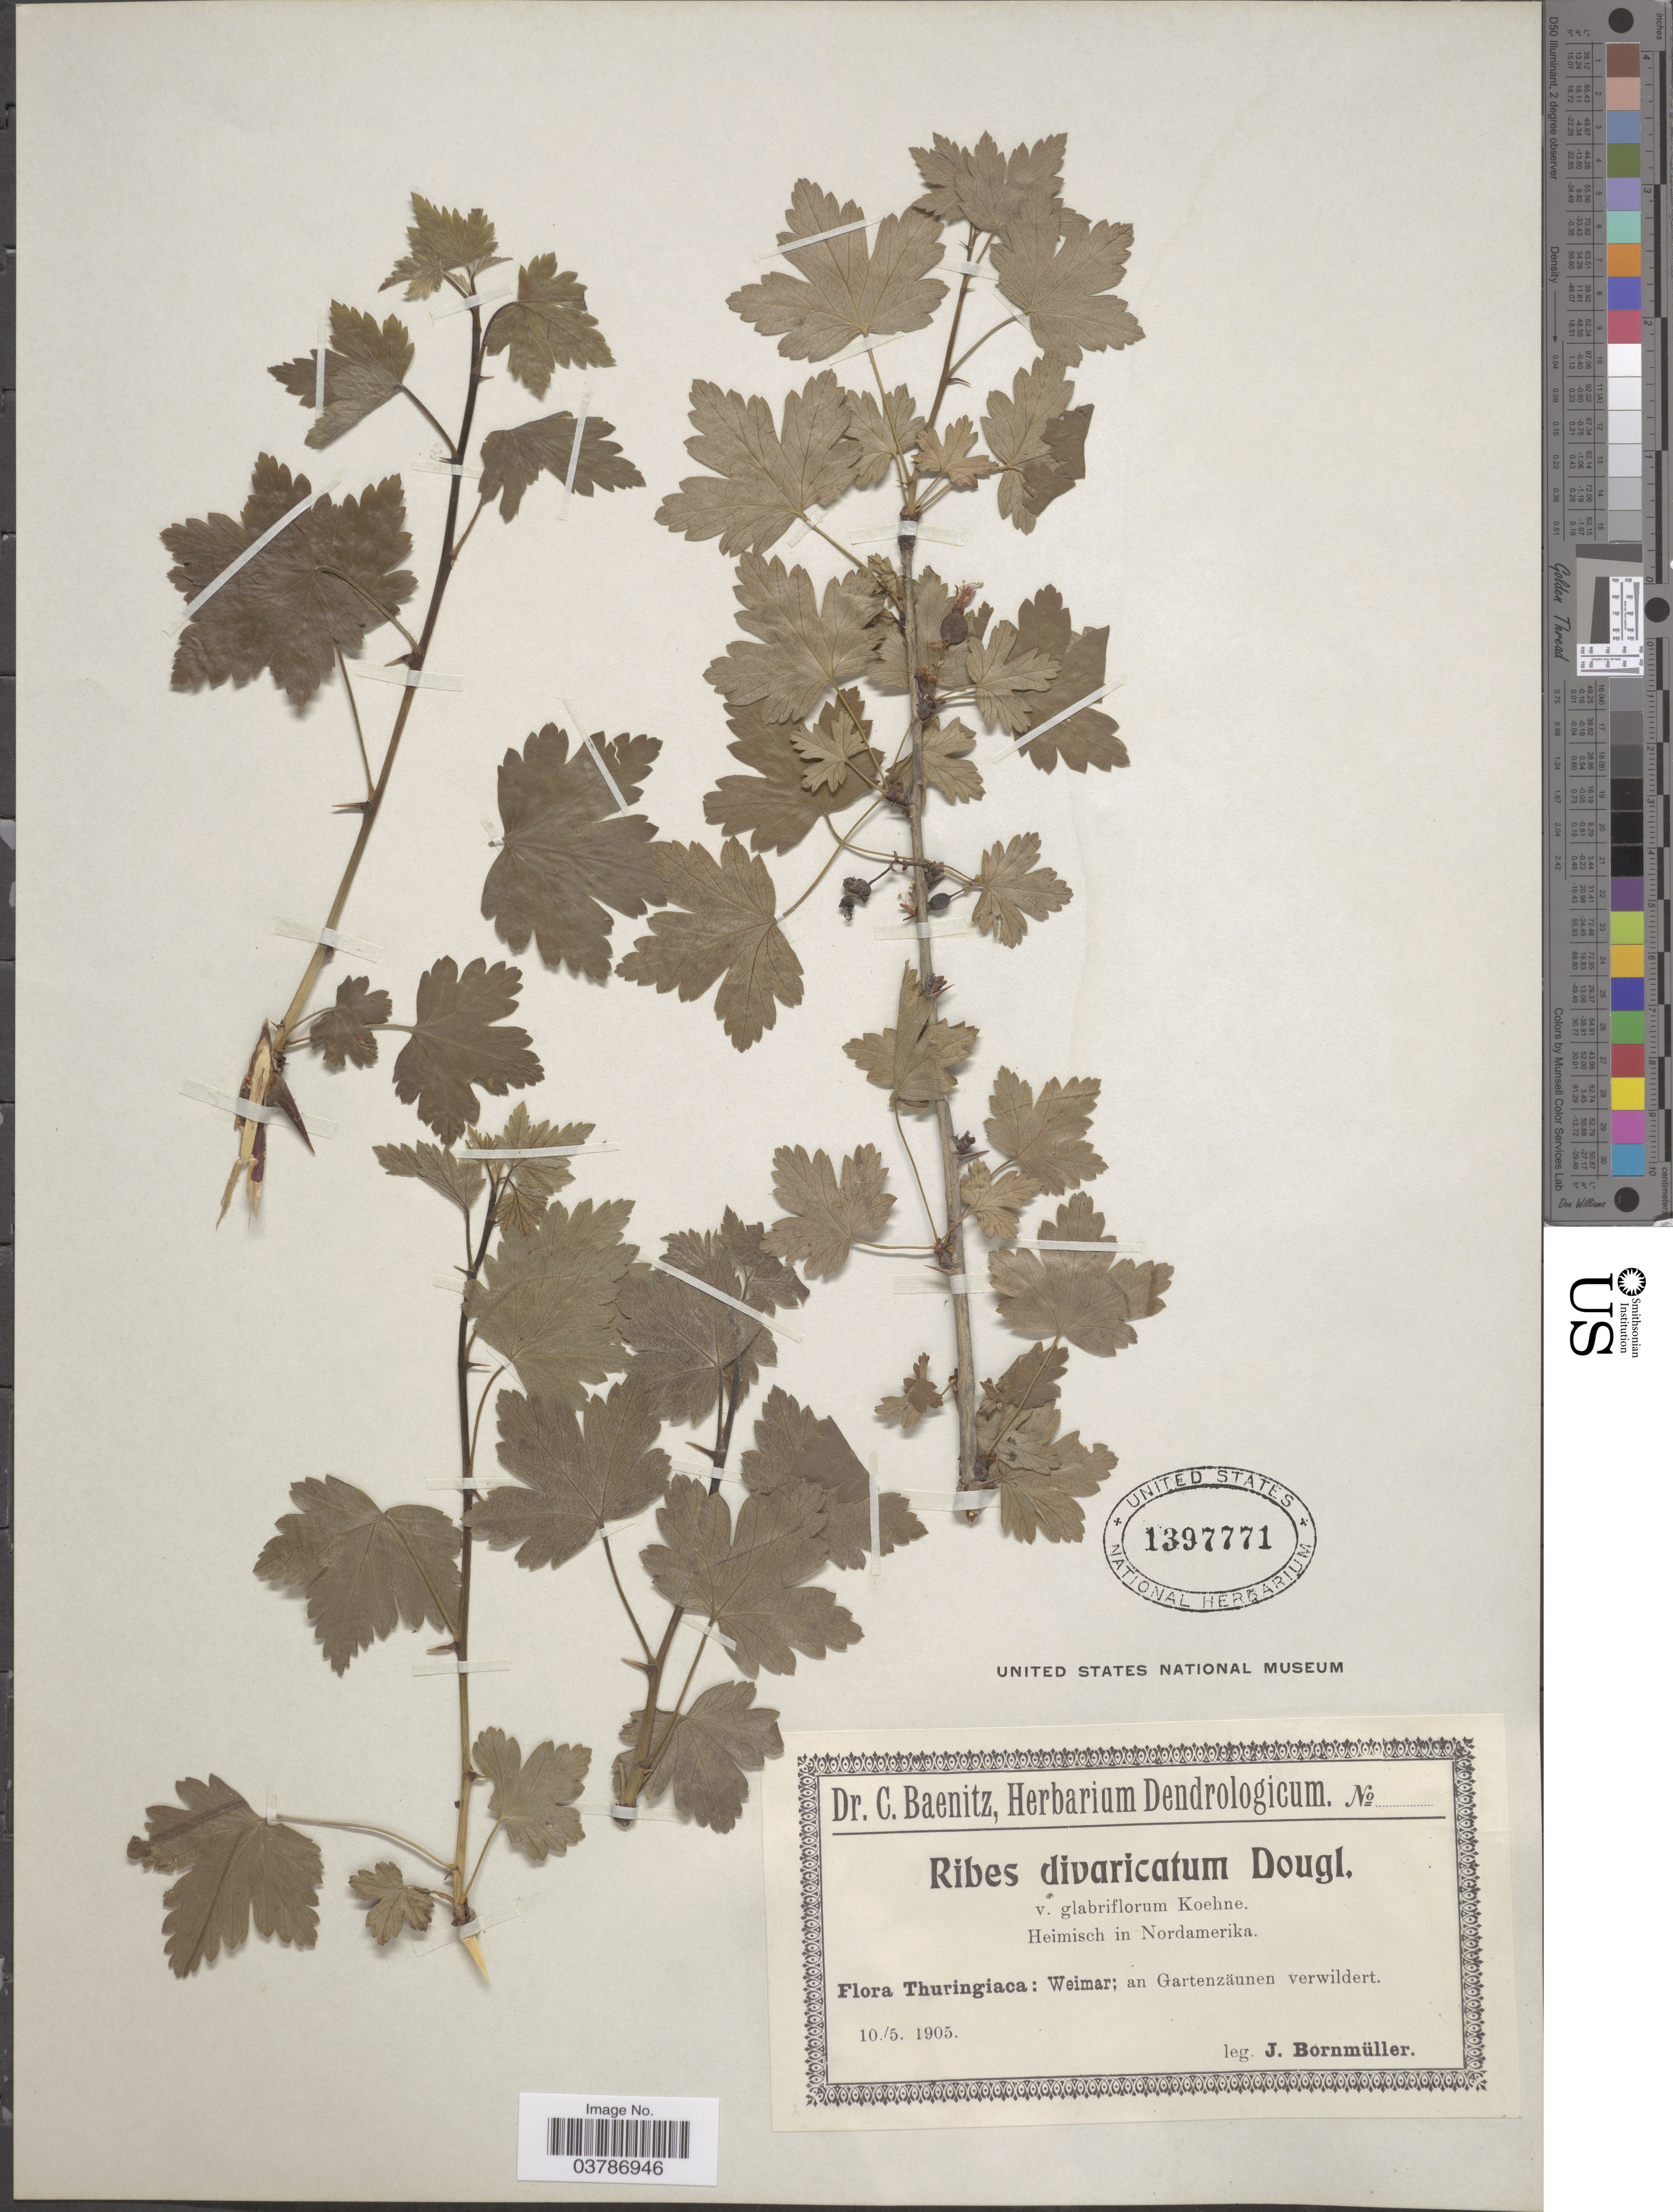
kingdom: Plantae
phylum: Tracheophyta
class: Magnoliopsida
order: Saxifragales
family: Grossulariaceae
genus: Ribes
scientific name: Ribes divaricatum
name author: Douglas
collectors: J. Bornmüller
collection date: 1905-05-10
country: Germany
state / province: Thuringia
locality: Thuringiaca: Weimar; an Gartenzäunen verwildert.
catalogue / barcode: US 1397771